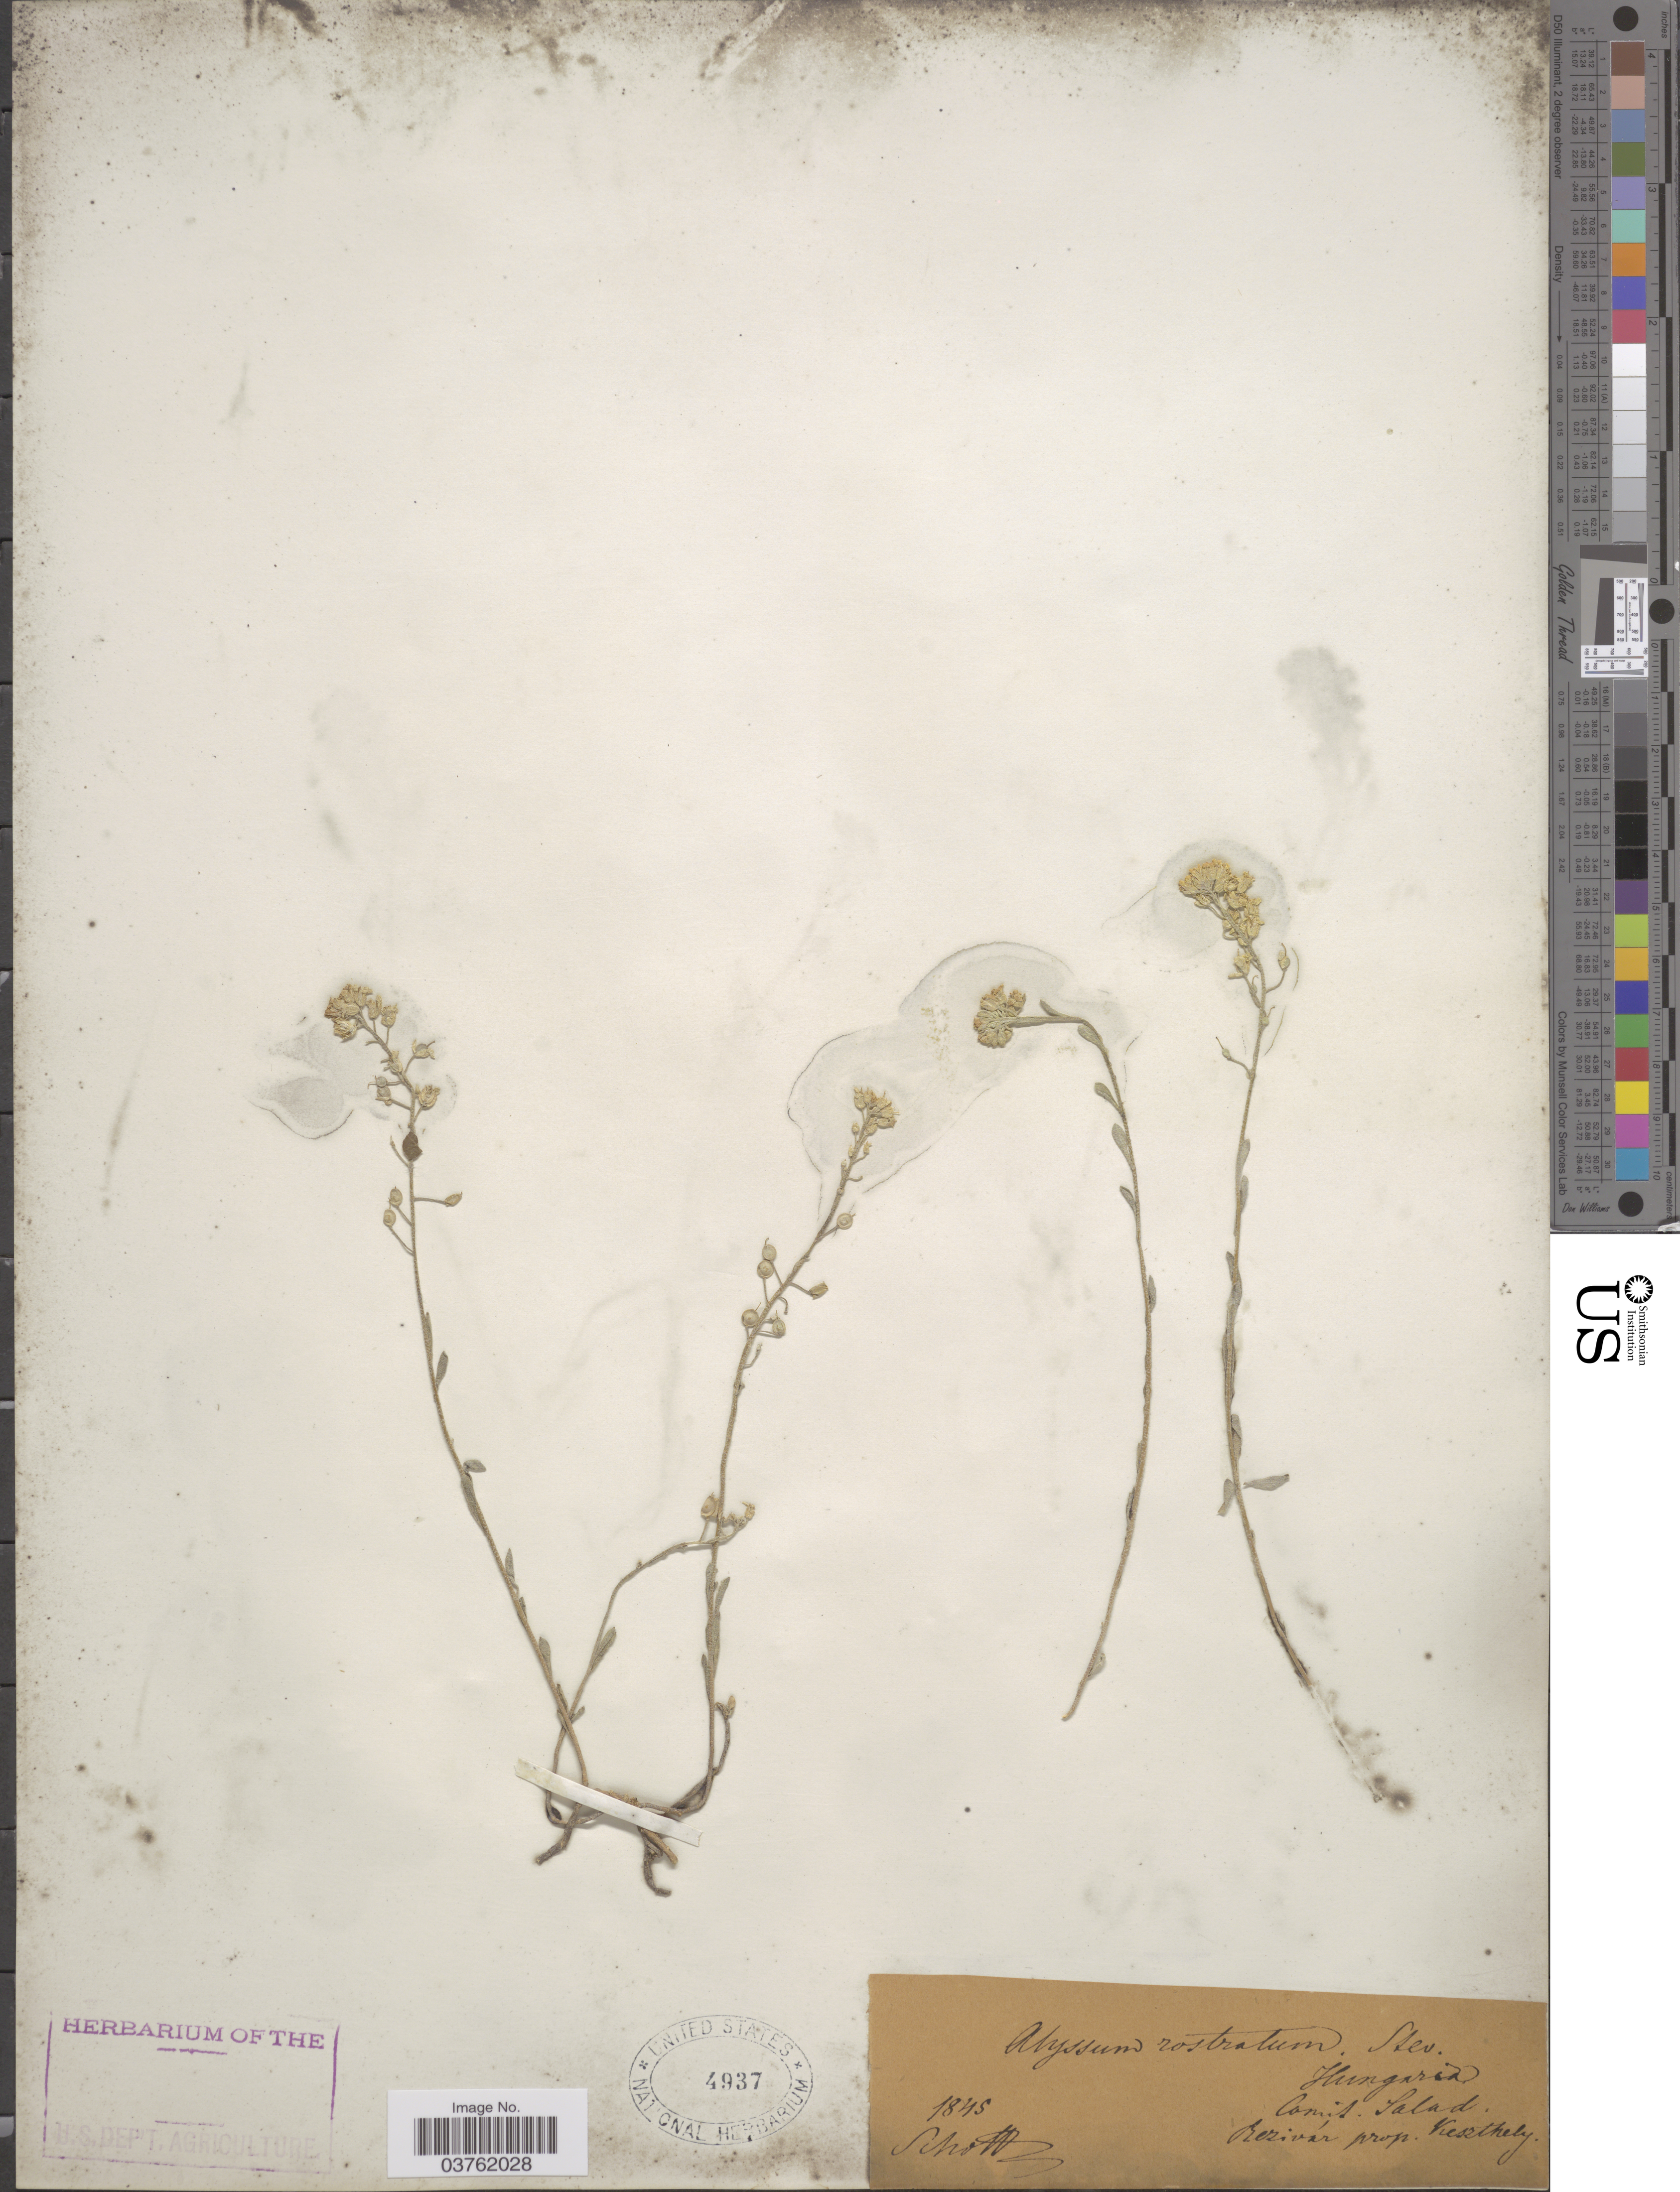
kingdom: Plantae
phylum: Tracheophyta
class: Magnoliopsida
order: Brassicales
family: Brassicaceae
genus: Alyssum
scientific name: Alyssum rostratum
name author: Wierzb. ex Nyman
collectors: Schott, --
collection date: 1845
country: Hungary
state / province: Zala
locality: Comit. Salad. Rezi vár prop. Keszthely.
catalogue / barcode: US 4937